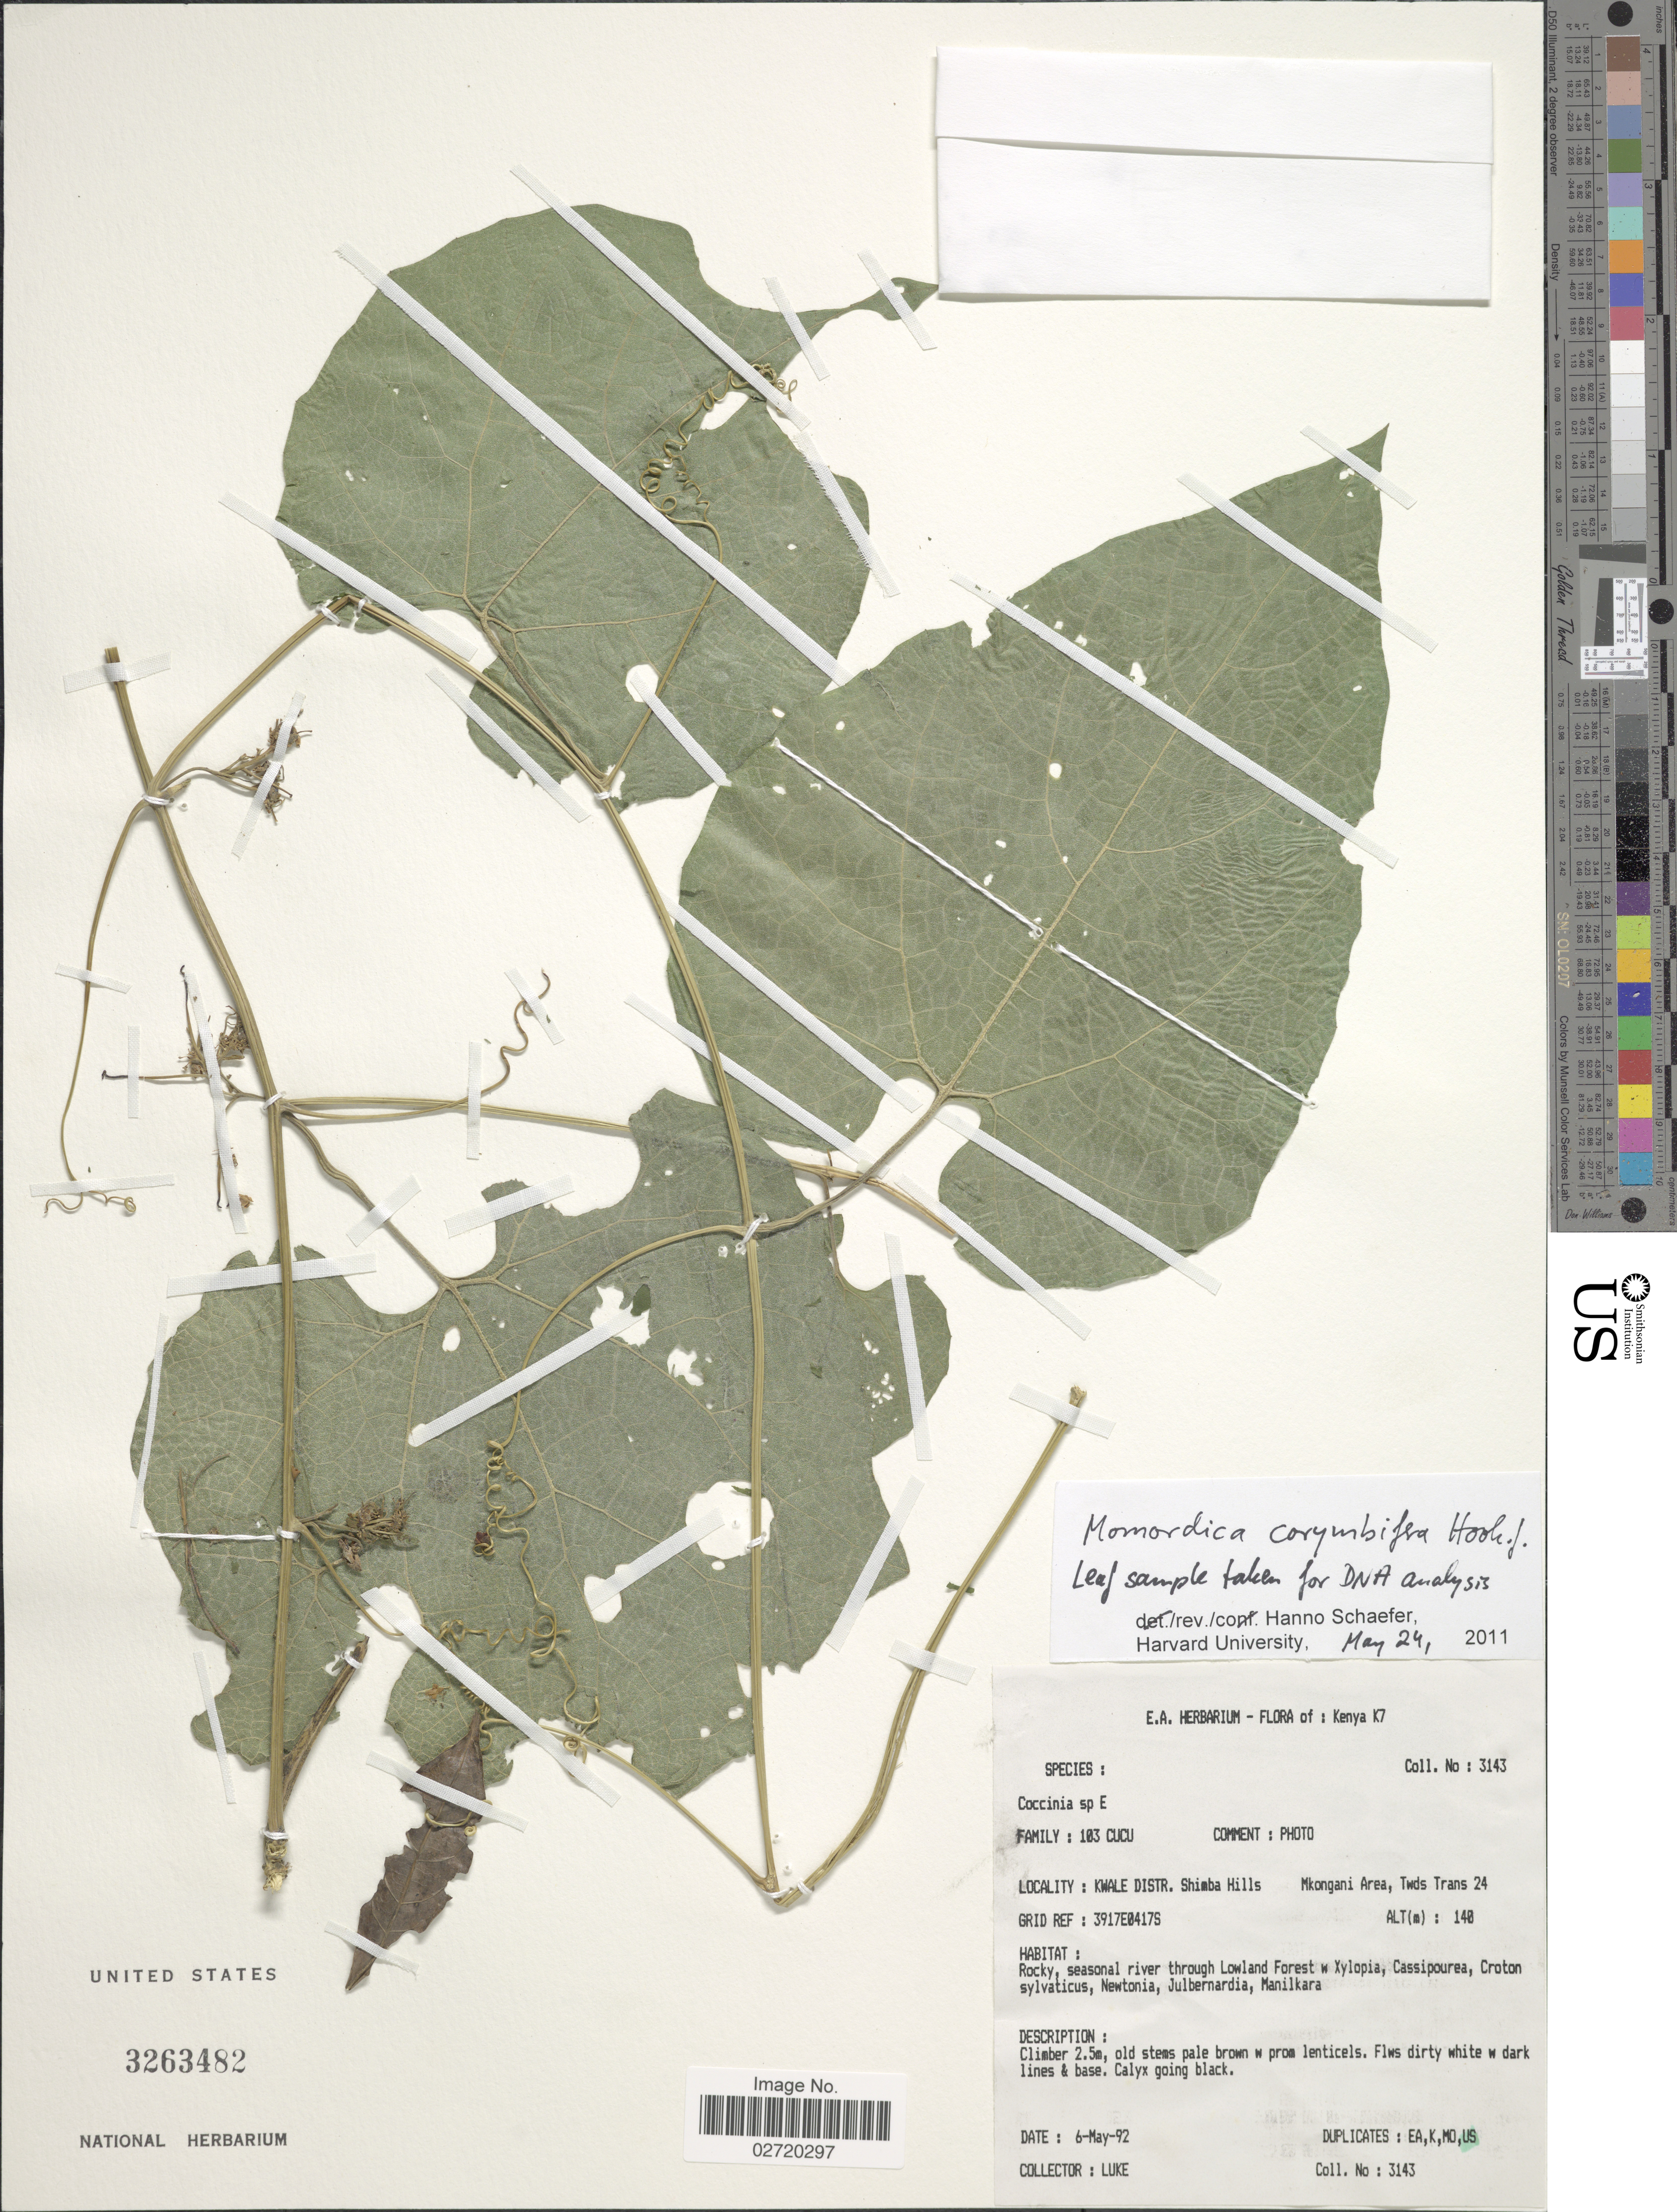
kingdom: Plantae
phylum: Tracheophyta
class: Magnoliopsida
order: Cucurbitales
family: Cucurbitaceae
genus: Momordica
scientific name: Momordica corymbifera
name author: Hook. f.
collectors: -. Luke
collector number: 3143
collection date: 1992-05-06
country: Kenya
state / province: Kwale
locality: Kenya K7, Kwale Distr., Shimba Hills, Mkongani Area, Twds Trans 24, Grid Ref: 3717E0417S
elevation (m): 140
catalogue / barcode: US 3263482